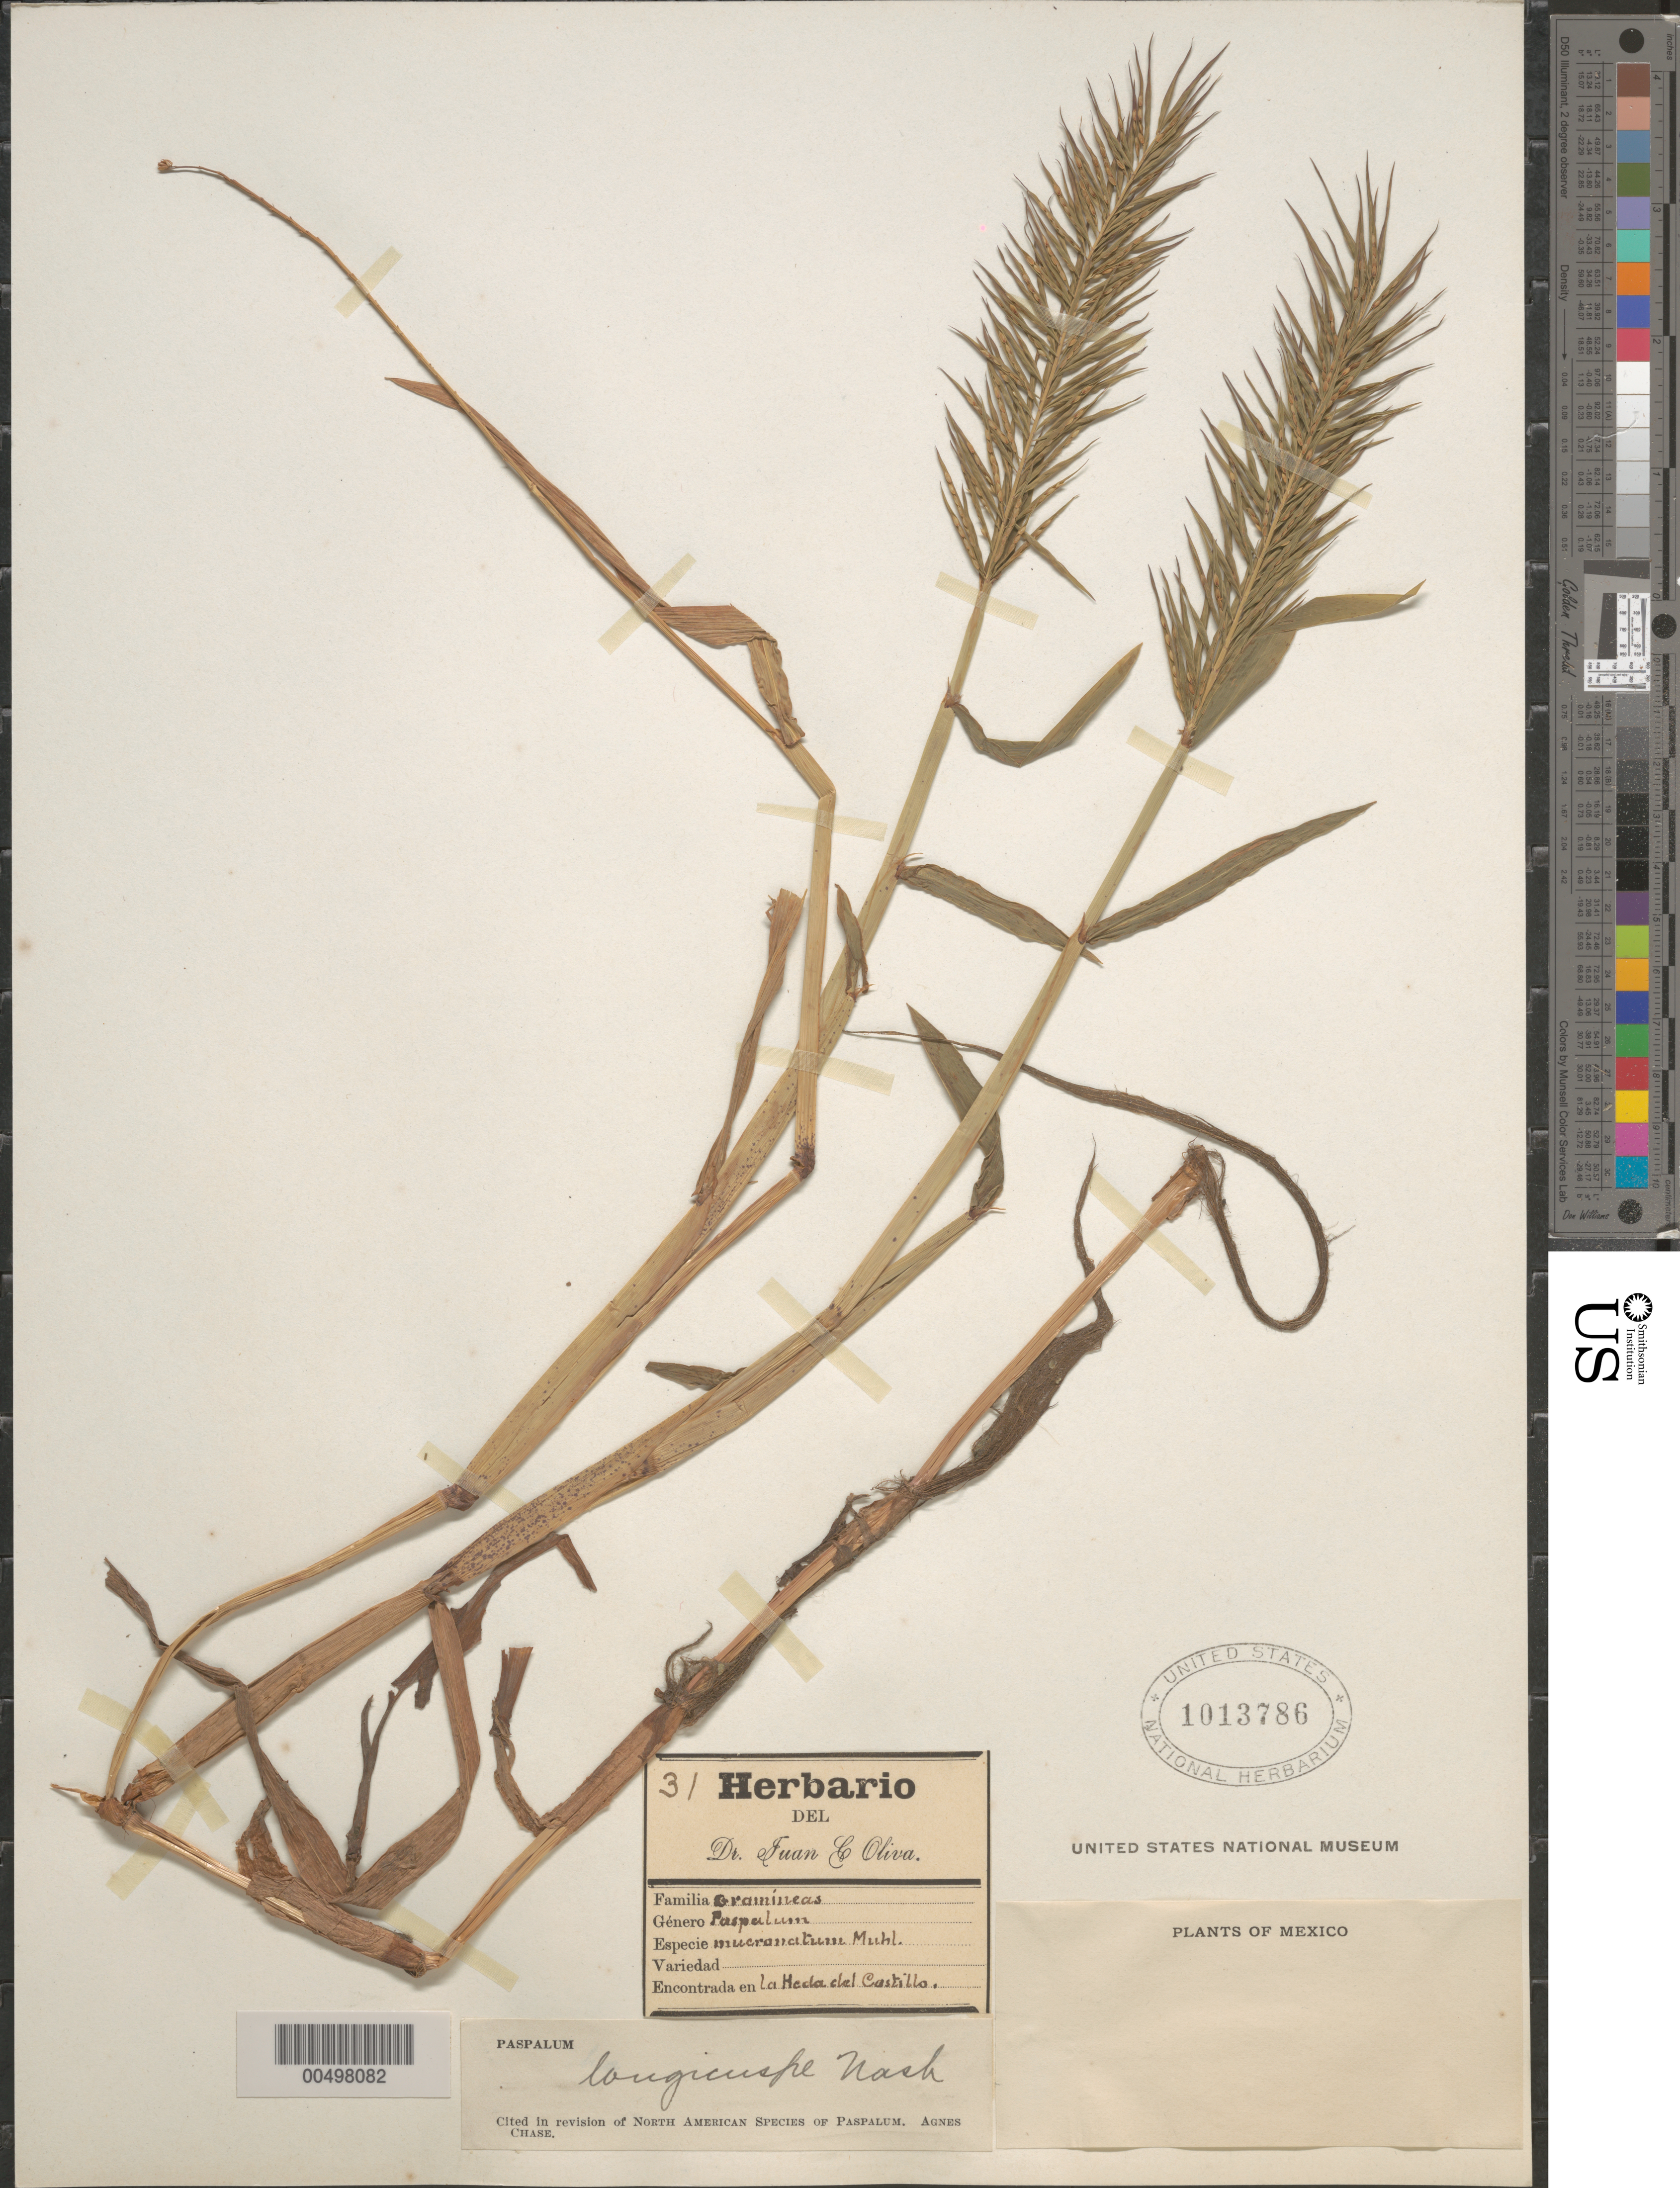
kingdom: Plantae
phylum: Tracheophyta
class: Liliopsida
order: Poales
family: Poaceae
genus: Paspalum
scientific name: Paspalum longicuspe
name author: Nash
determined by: Chase, [M.] Agnes, (US)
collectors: J. C. Oliva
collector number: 31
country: Mexico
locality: La Hcda. del Castillo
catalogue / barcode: US 1013786